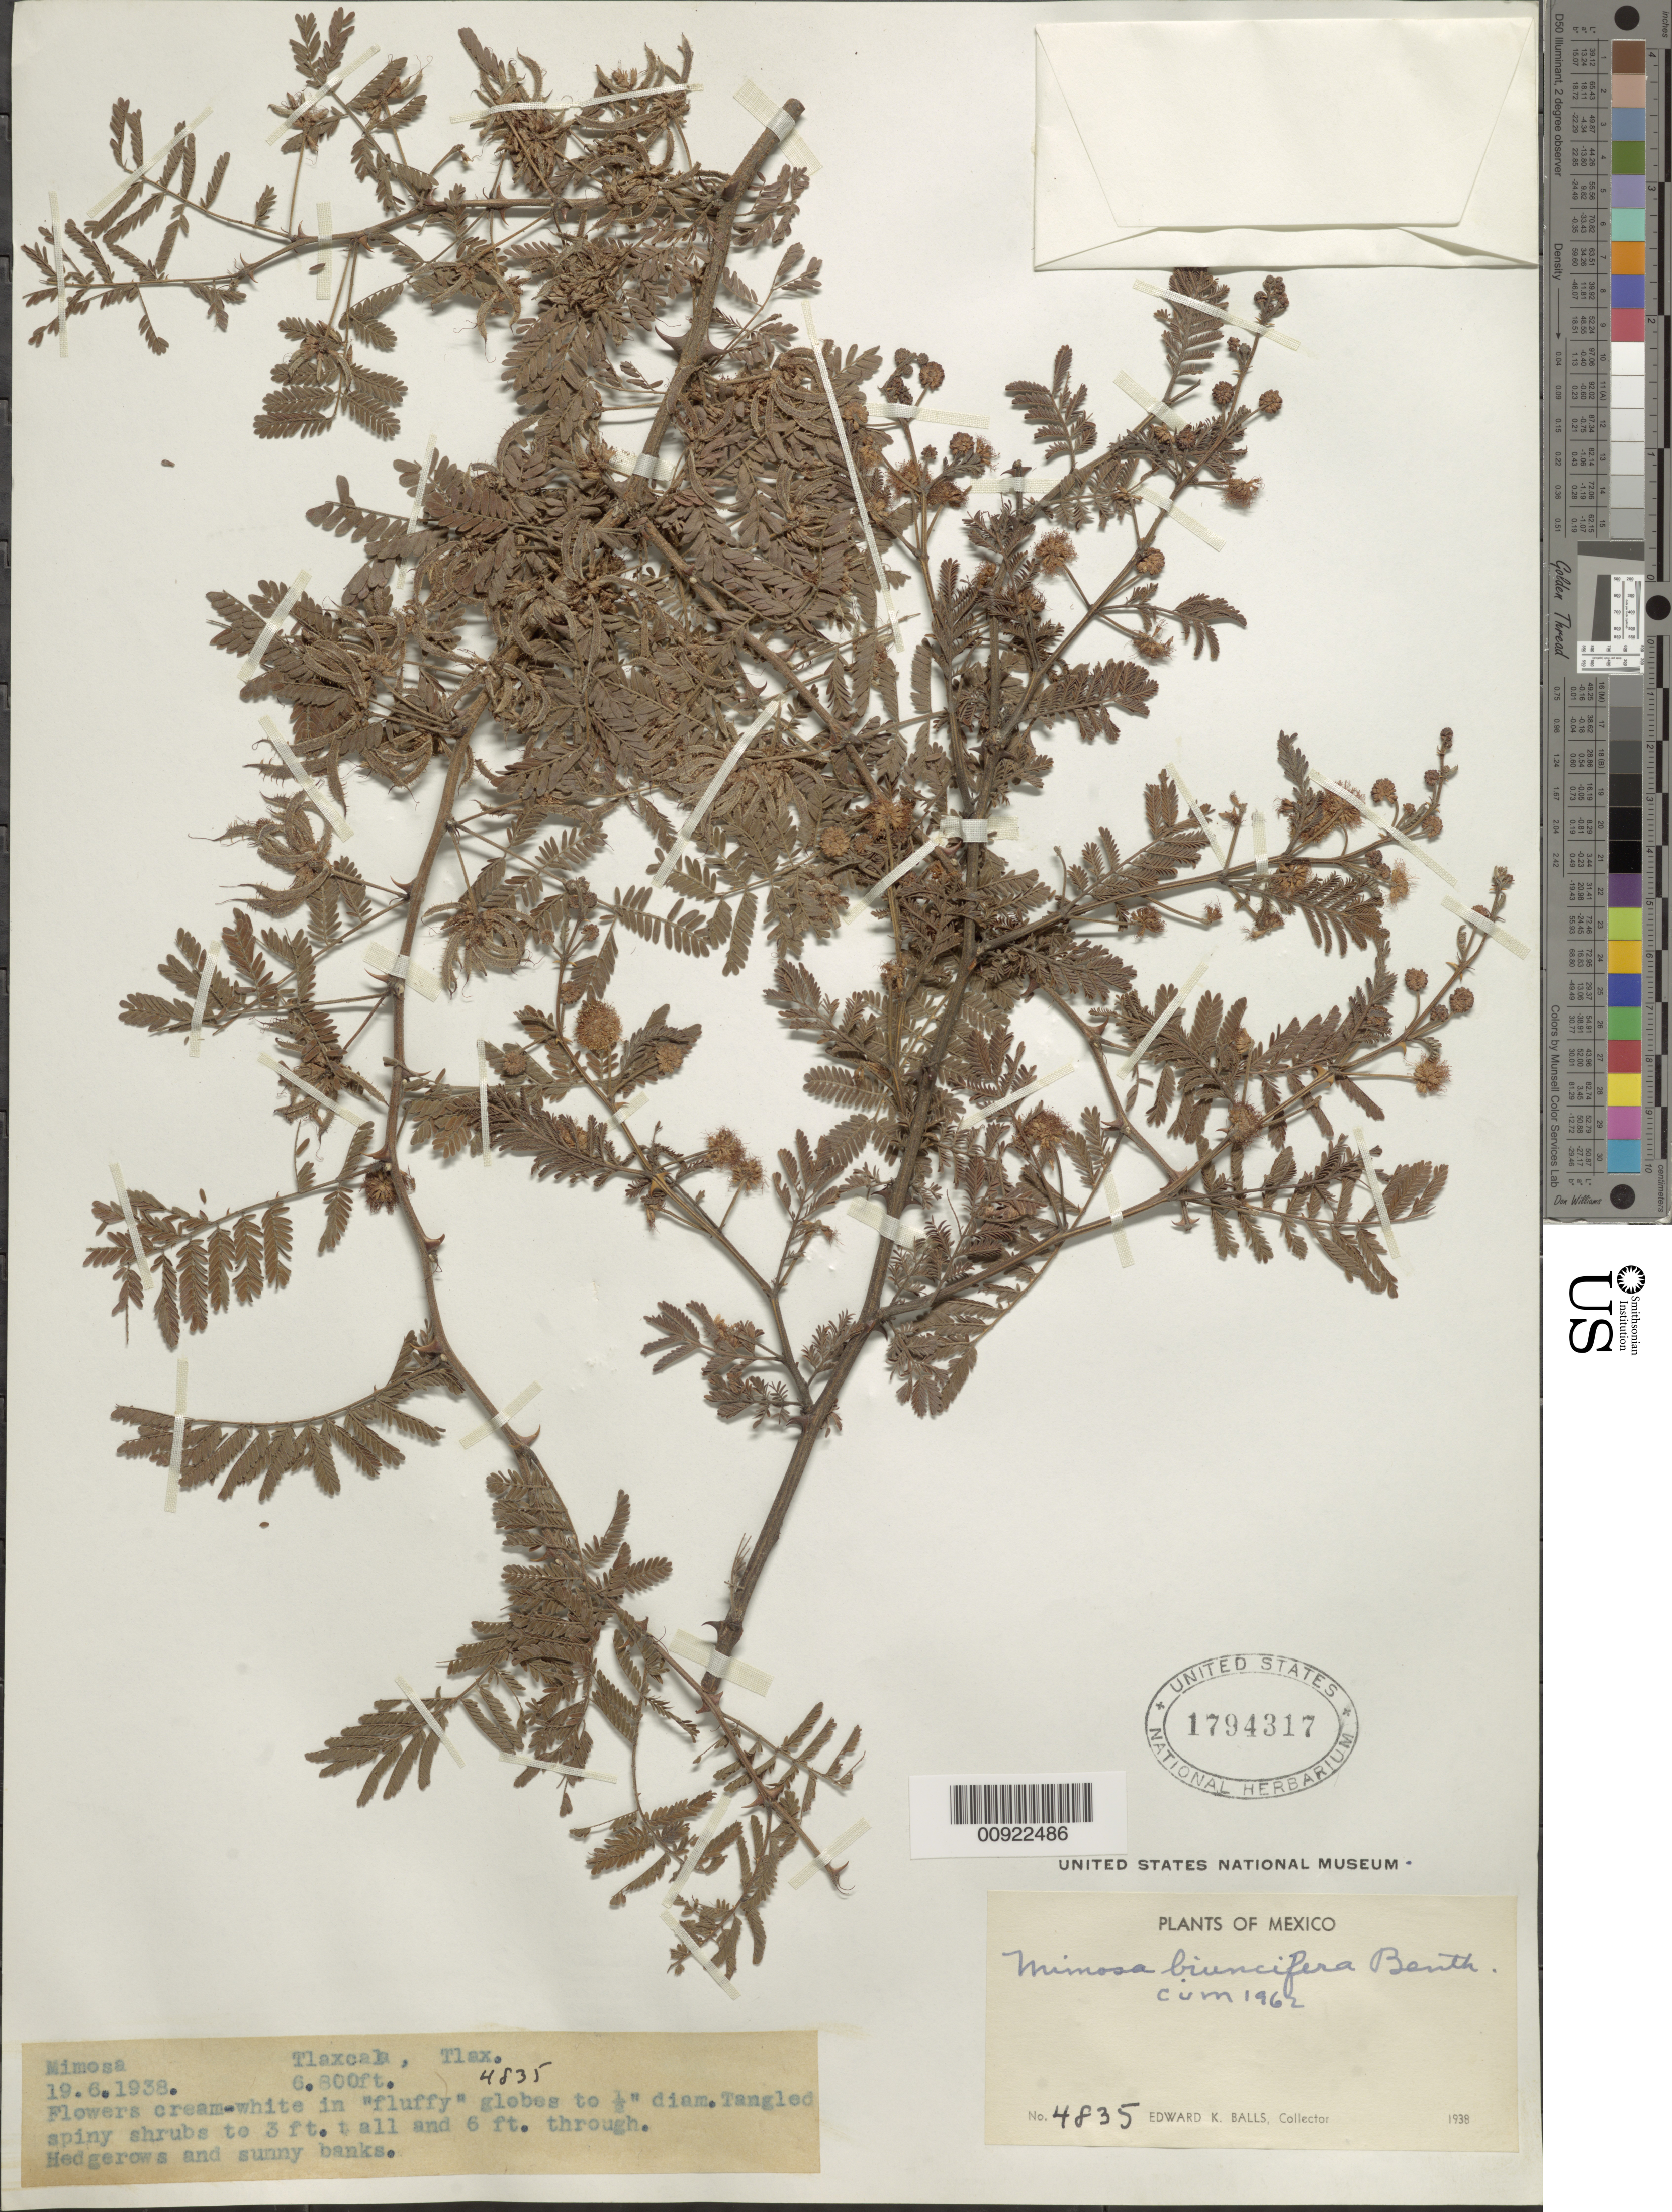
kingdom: Plantae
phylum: Tracheophyta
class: Magnoliopsida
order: Fabales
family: Fabaceae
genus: Mimosa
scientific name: Mimosa biuncifera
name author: Benth.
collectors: E. K. Balls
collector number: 4835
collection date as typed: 19 Jun 1938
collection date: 1938-06-19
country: Mexico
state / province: Tlaxcala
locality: Tlaxcala, Tlax.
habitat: Hedgerows and sunny banks.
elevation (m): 2073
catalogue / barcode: US 1794317